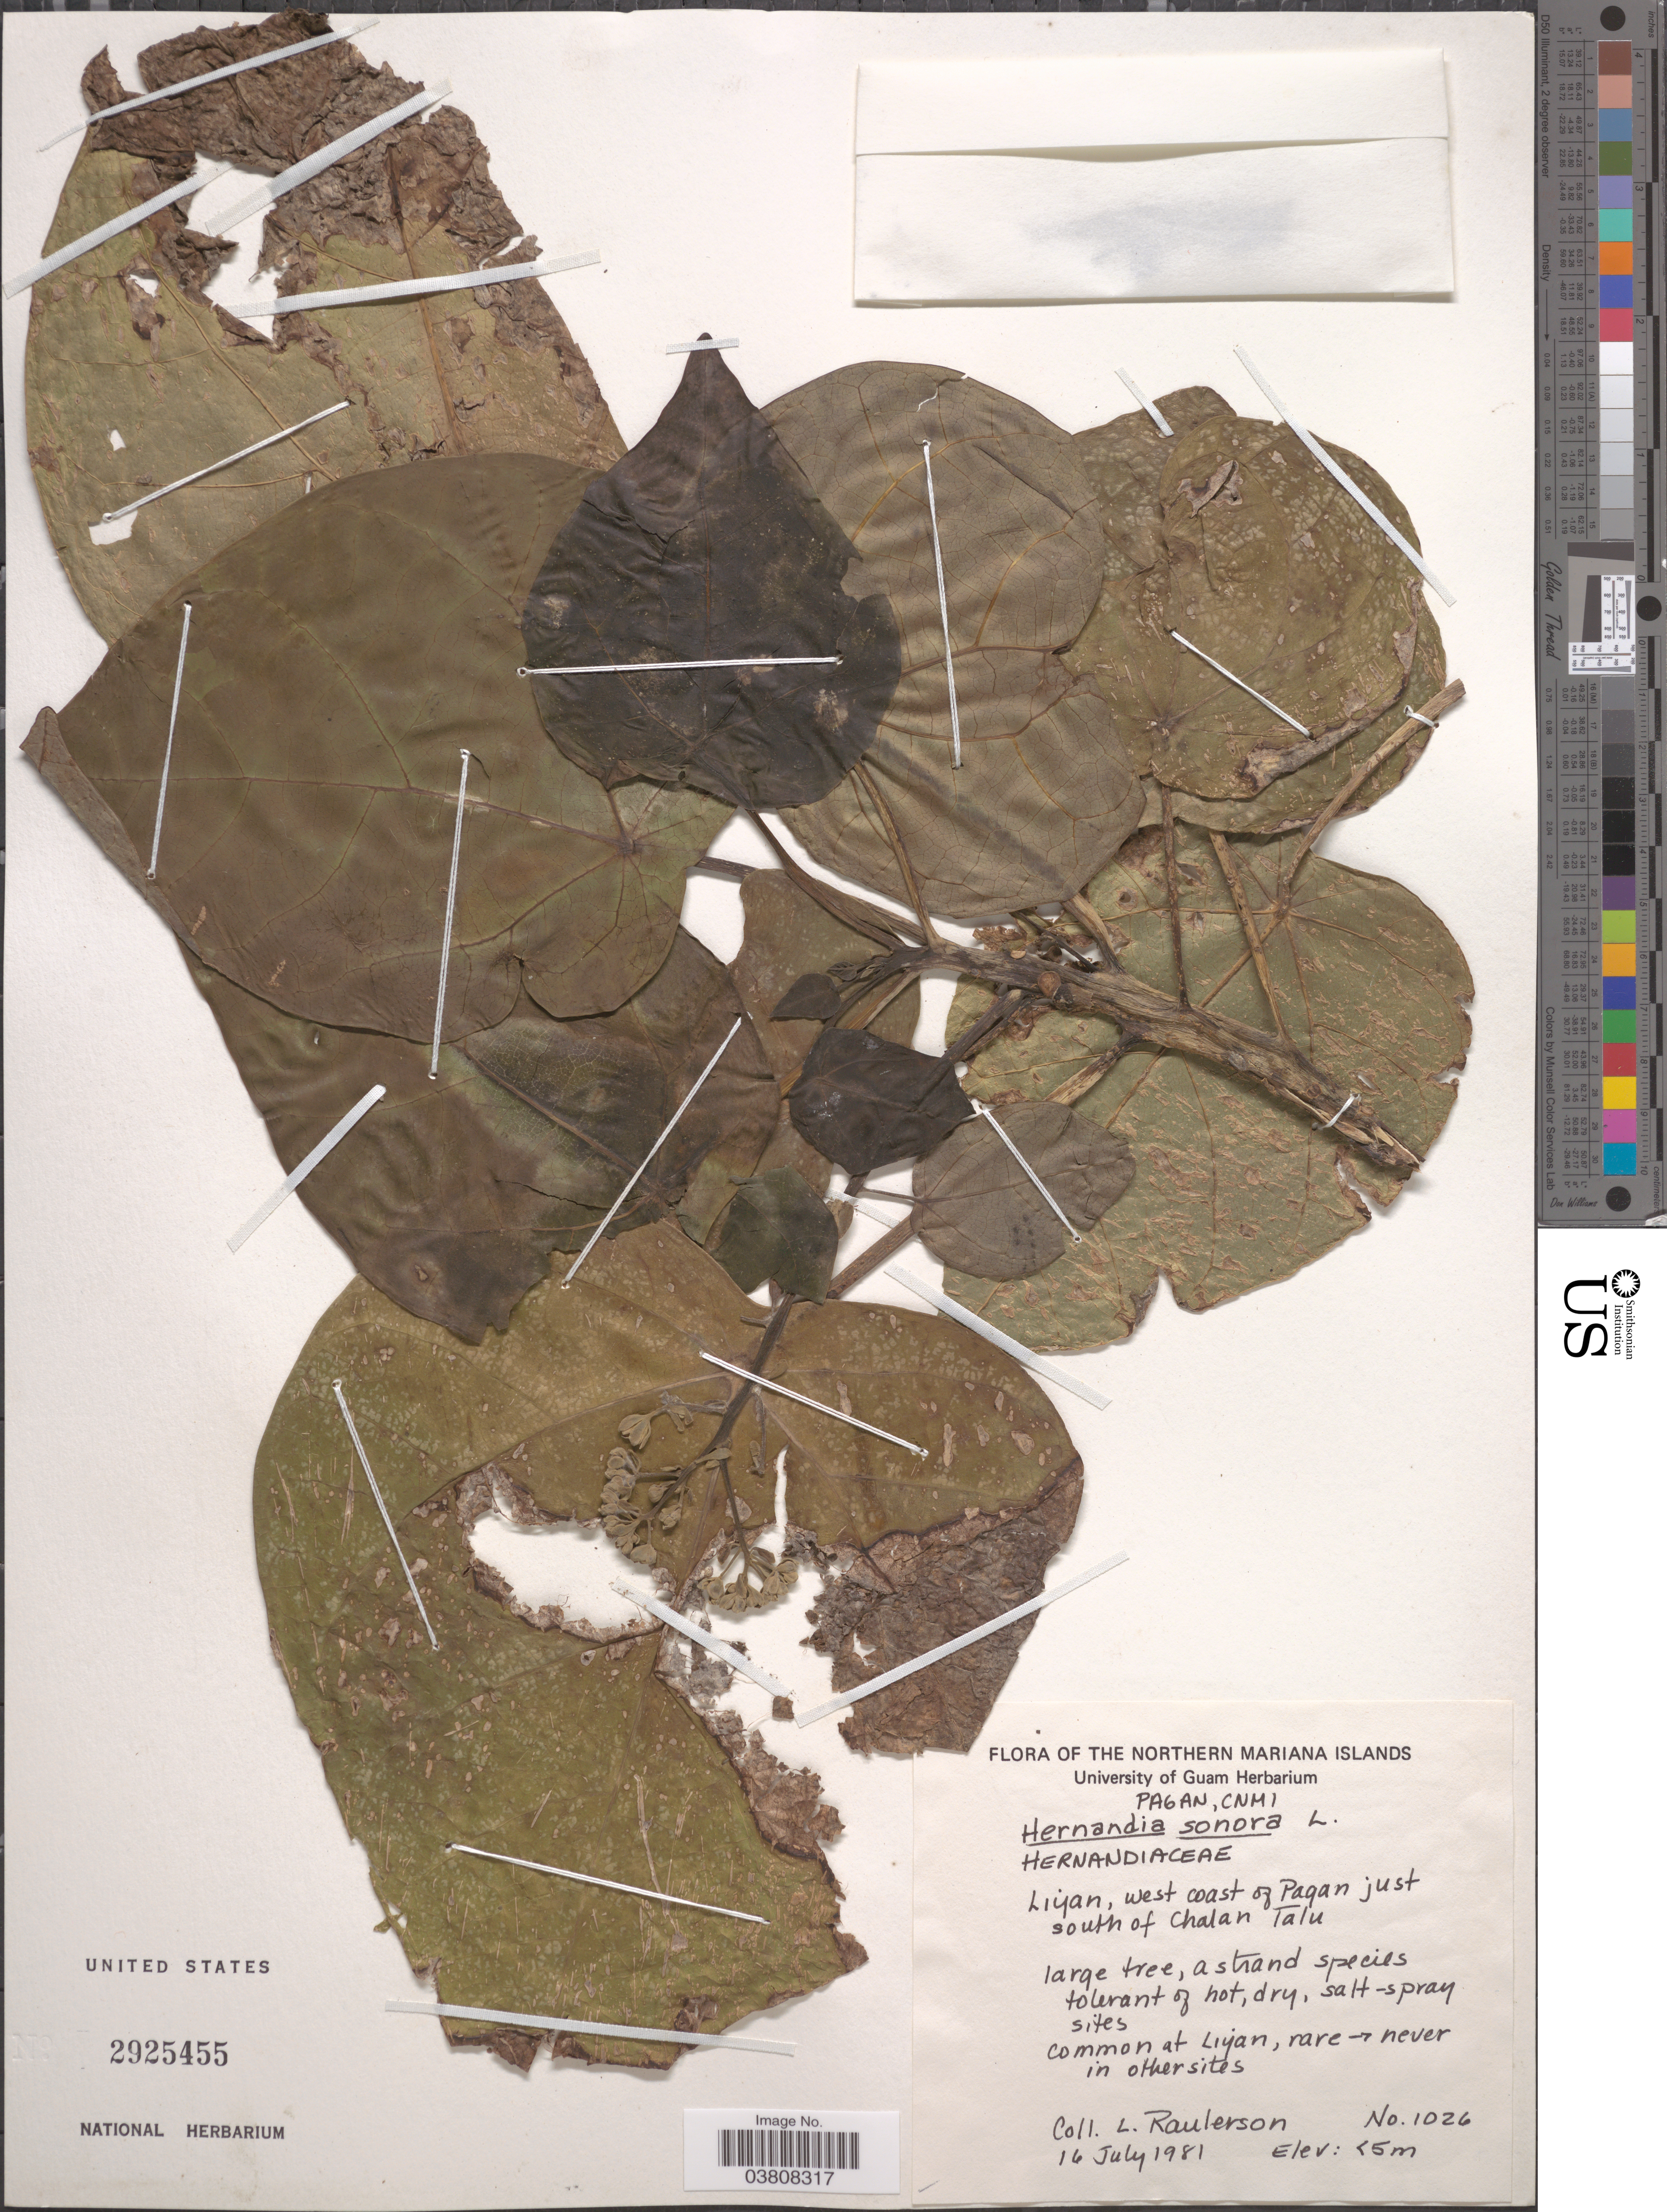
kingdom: Plantae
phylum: Tracheophyta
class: Magnoliopsida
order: Laurales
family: Hernandiaceae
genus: Hernandia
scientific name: Hernandia nymphaeifolia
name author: (C. Presl) Kubitzki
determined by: Strong, Mark T., (BOT), Smithsonian Institution - National Museum of Natural History (UNITED STATES)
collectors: L. Raulerson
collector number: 1026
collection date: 1981-07-16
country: Northern Mariana Islands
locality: Pagan, CNMI. Liyan, west coast of Pagan just south of Chalan Talu.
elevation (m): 5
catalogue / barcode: US 2925455